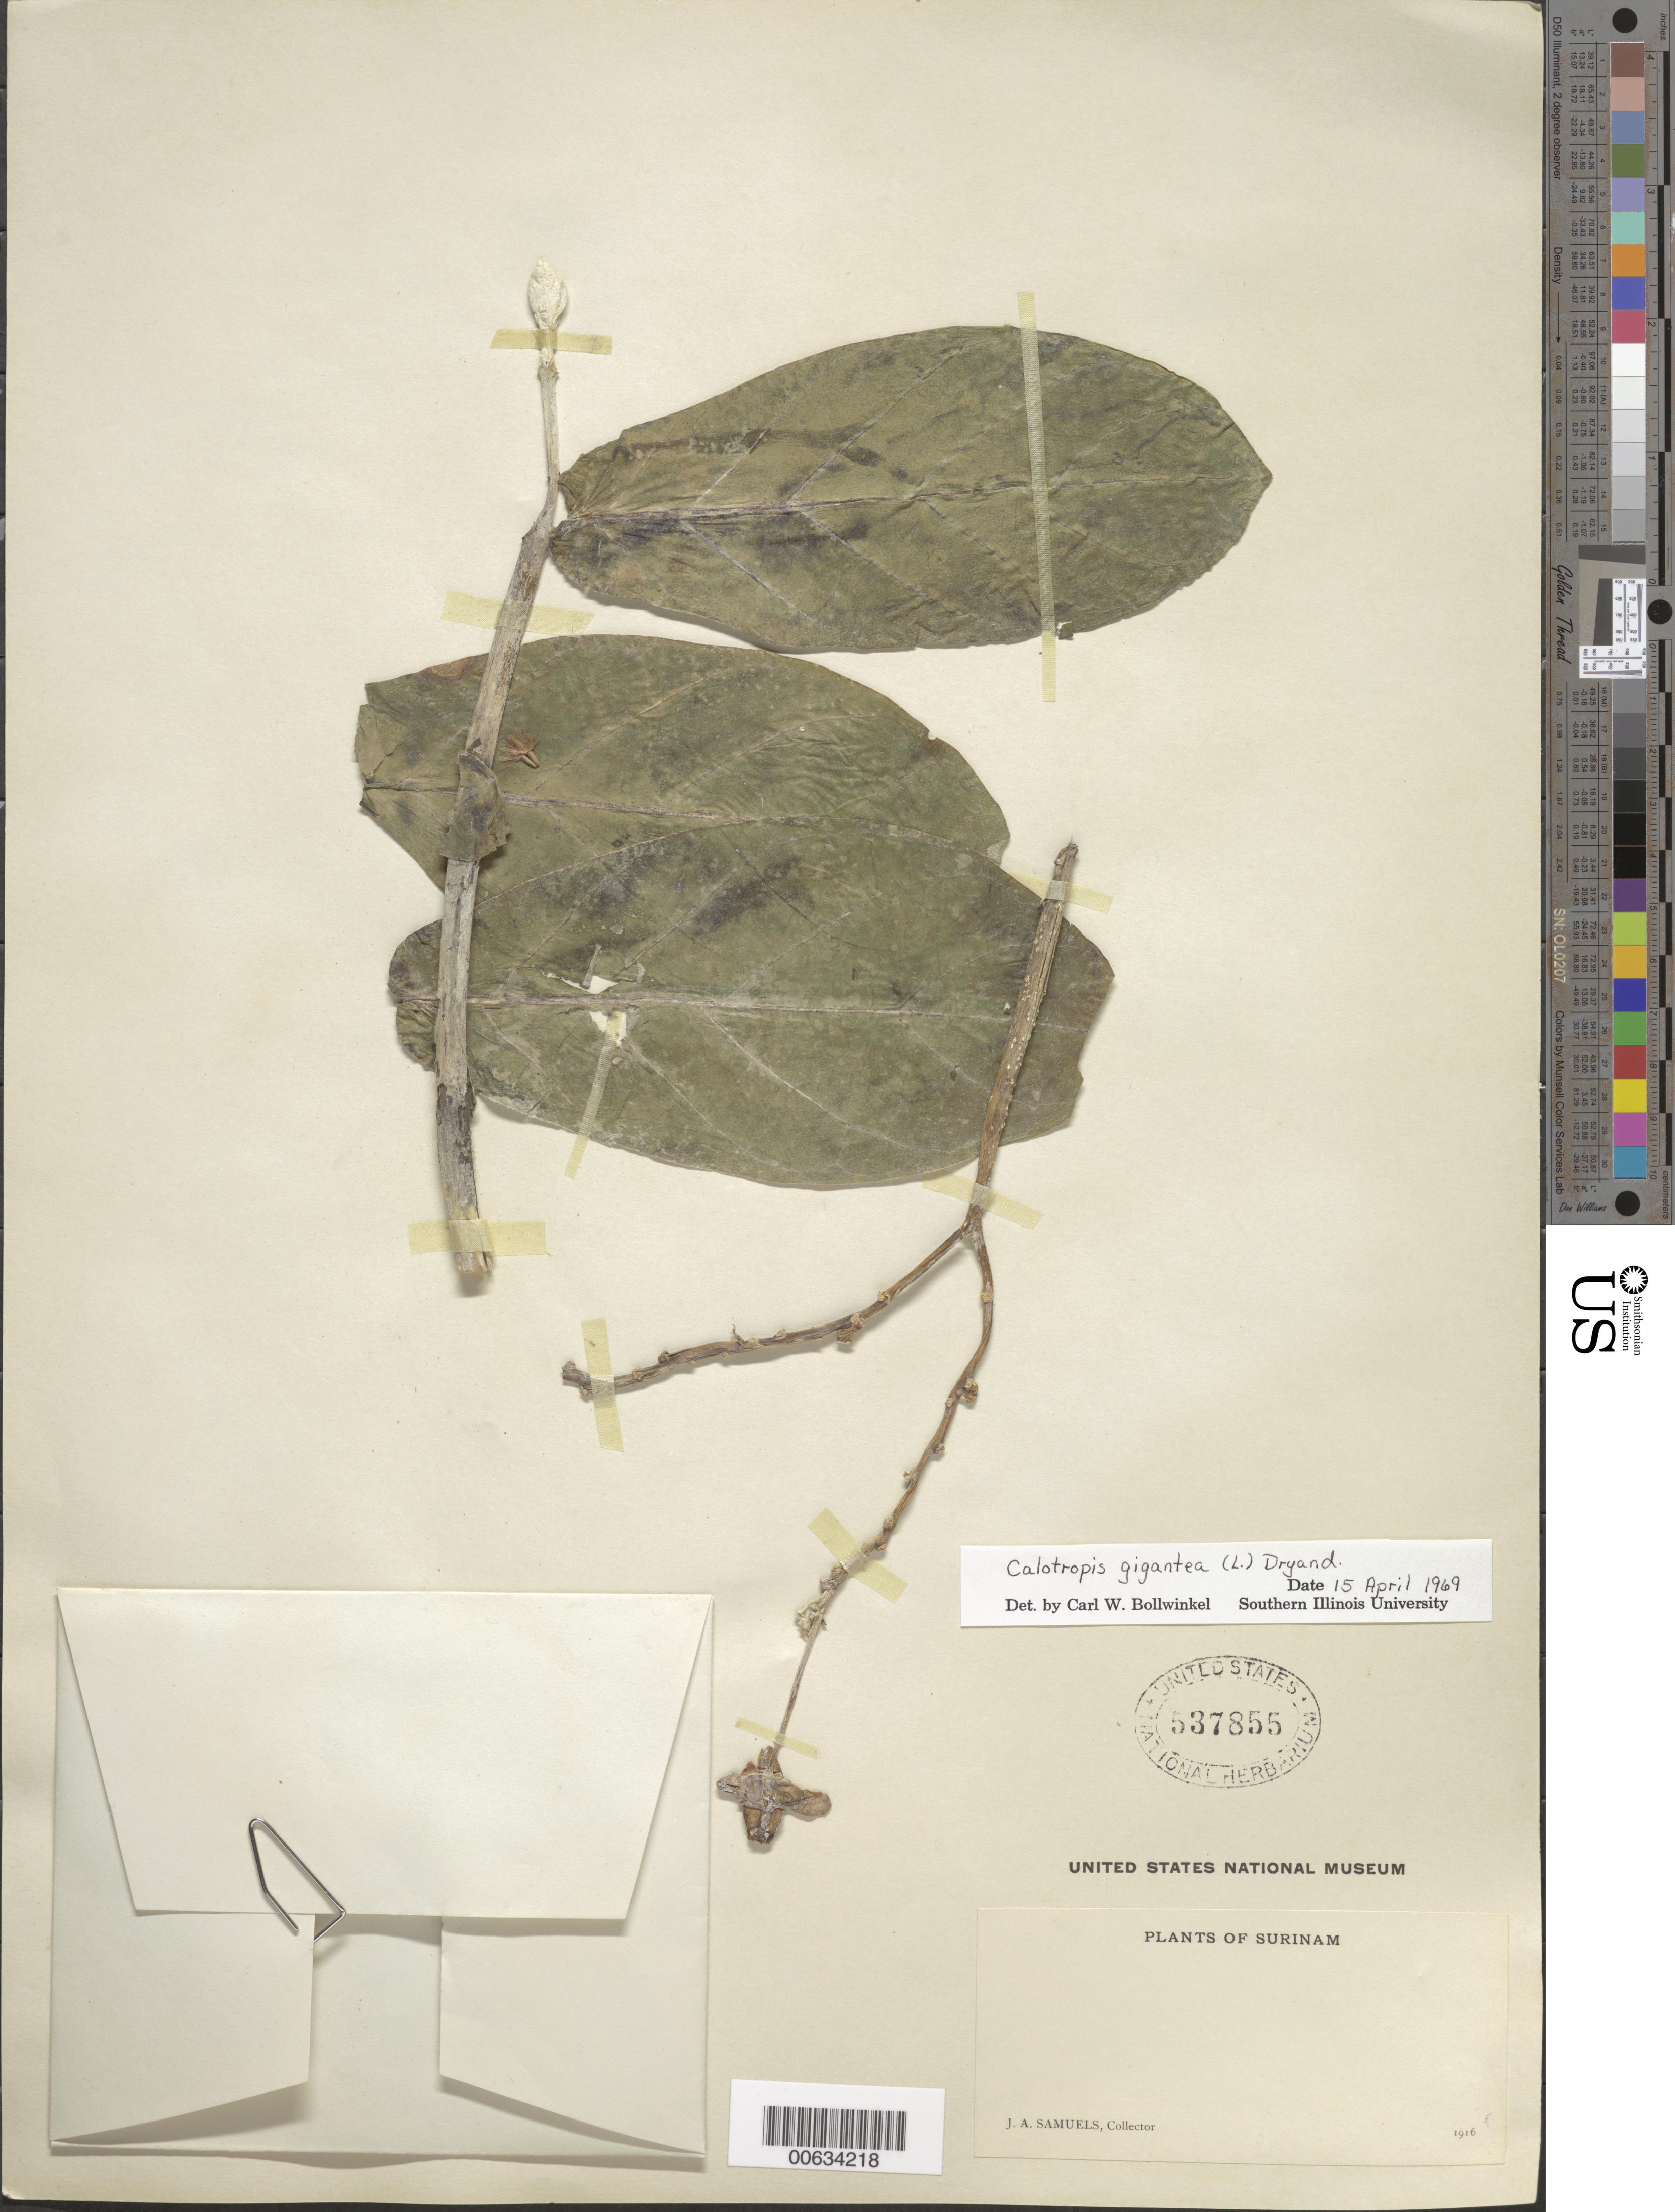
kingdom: Plantae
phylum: Tracheophyta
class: Magnoliopsida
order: Gentianales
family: Apocynaceae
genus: Calotropis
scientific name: Calotropis gigantea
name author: (L.) W.T. Aiton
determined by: Bollwinkel, C. W.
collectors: J. A. Samuels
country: Suriname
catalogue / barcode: US 537855